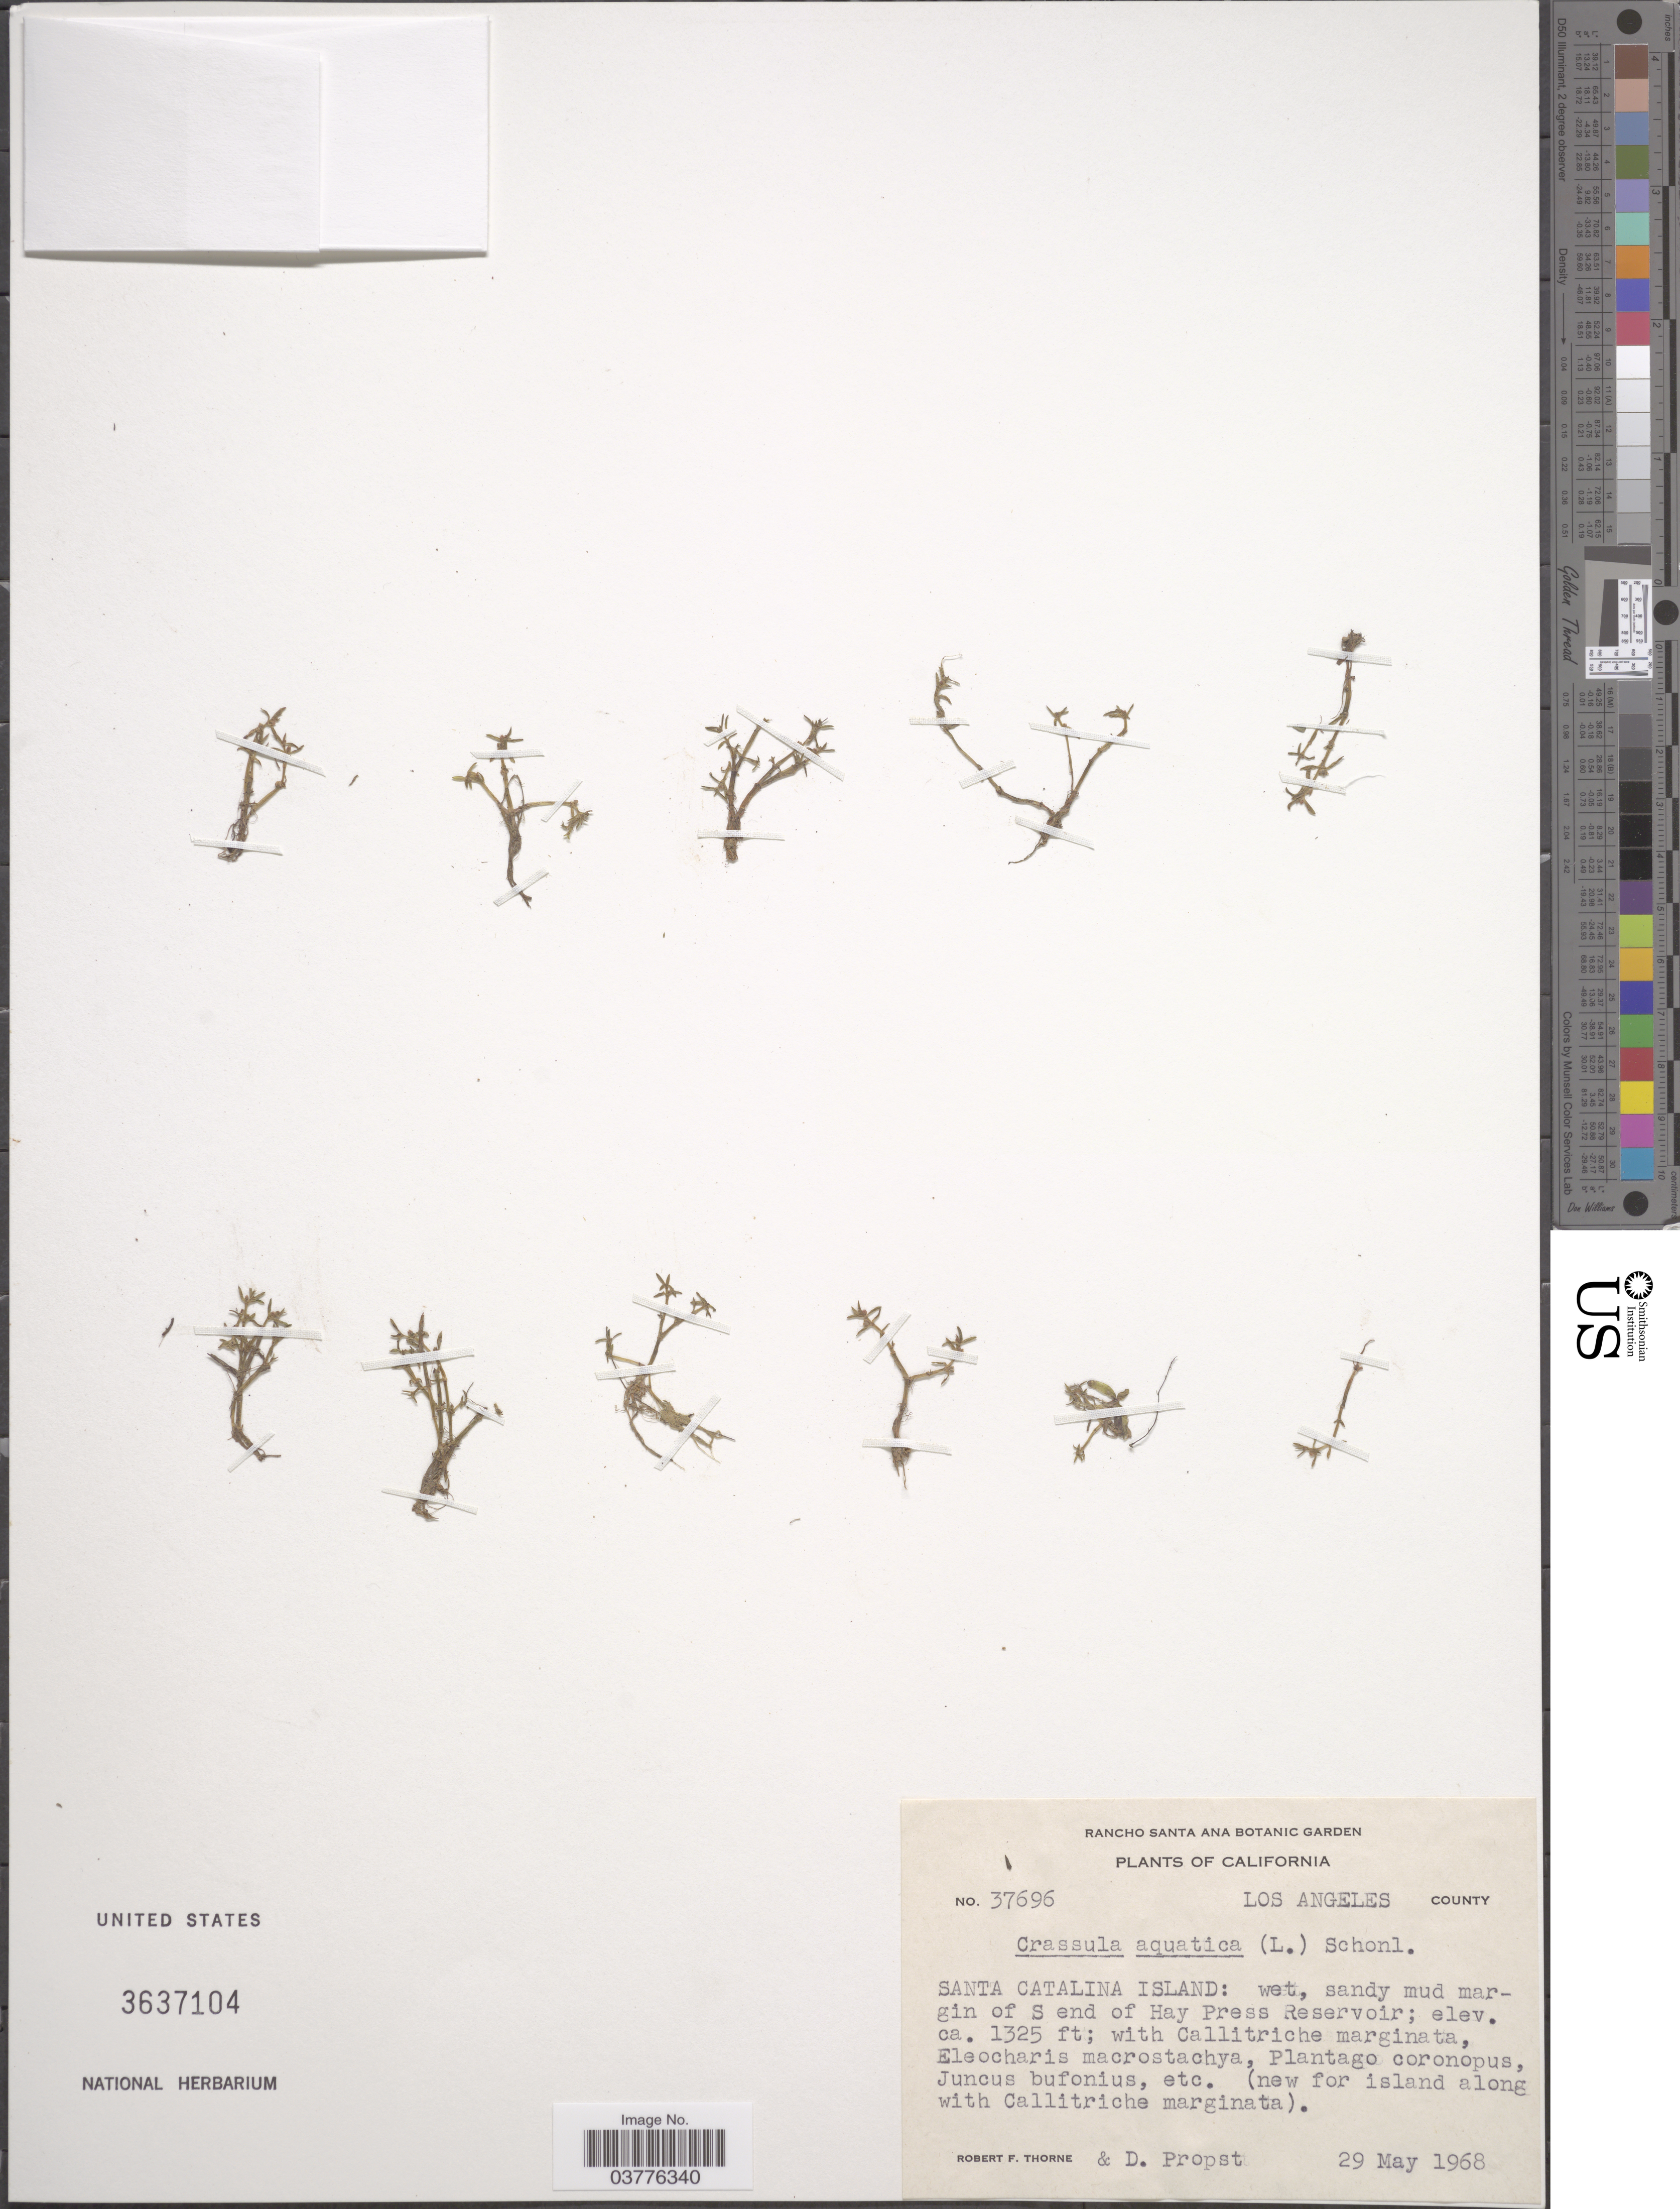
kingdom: Plantae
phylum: Tracheophyta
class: Magnoliopsida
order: Saxifragales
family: Crassulaceae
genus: Crassula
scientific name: Crassula aquatica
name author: (L.) Schönland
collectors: R. F. Thorne & D. Propst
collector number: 37696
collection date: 1968-05-29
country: United States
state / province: California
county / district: Los Angeles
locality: Los Angeles County. Santa Catalina Island. Margin of S end of Hay Press Reservoir.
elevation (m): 404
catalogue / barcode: US 3637104